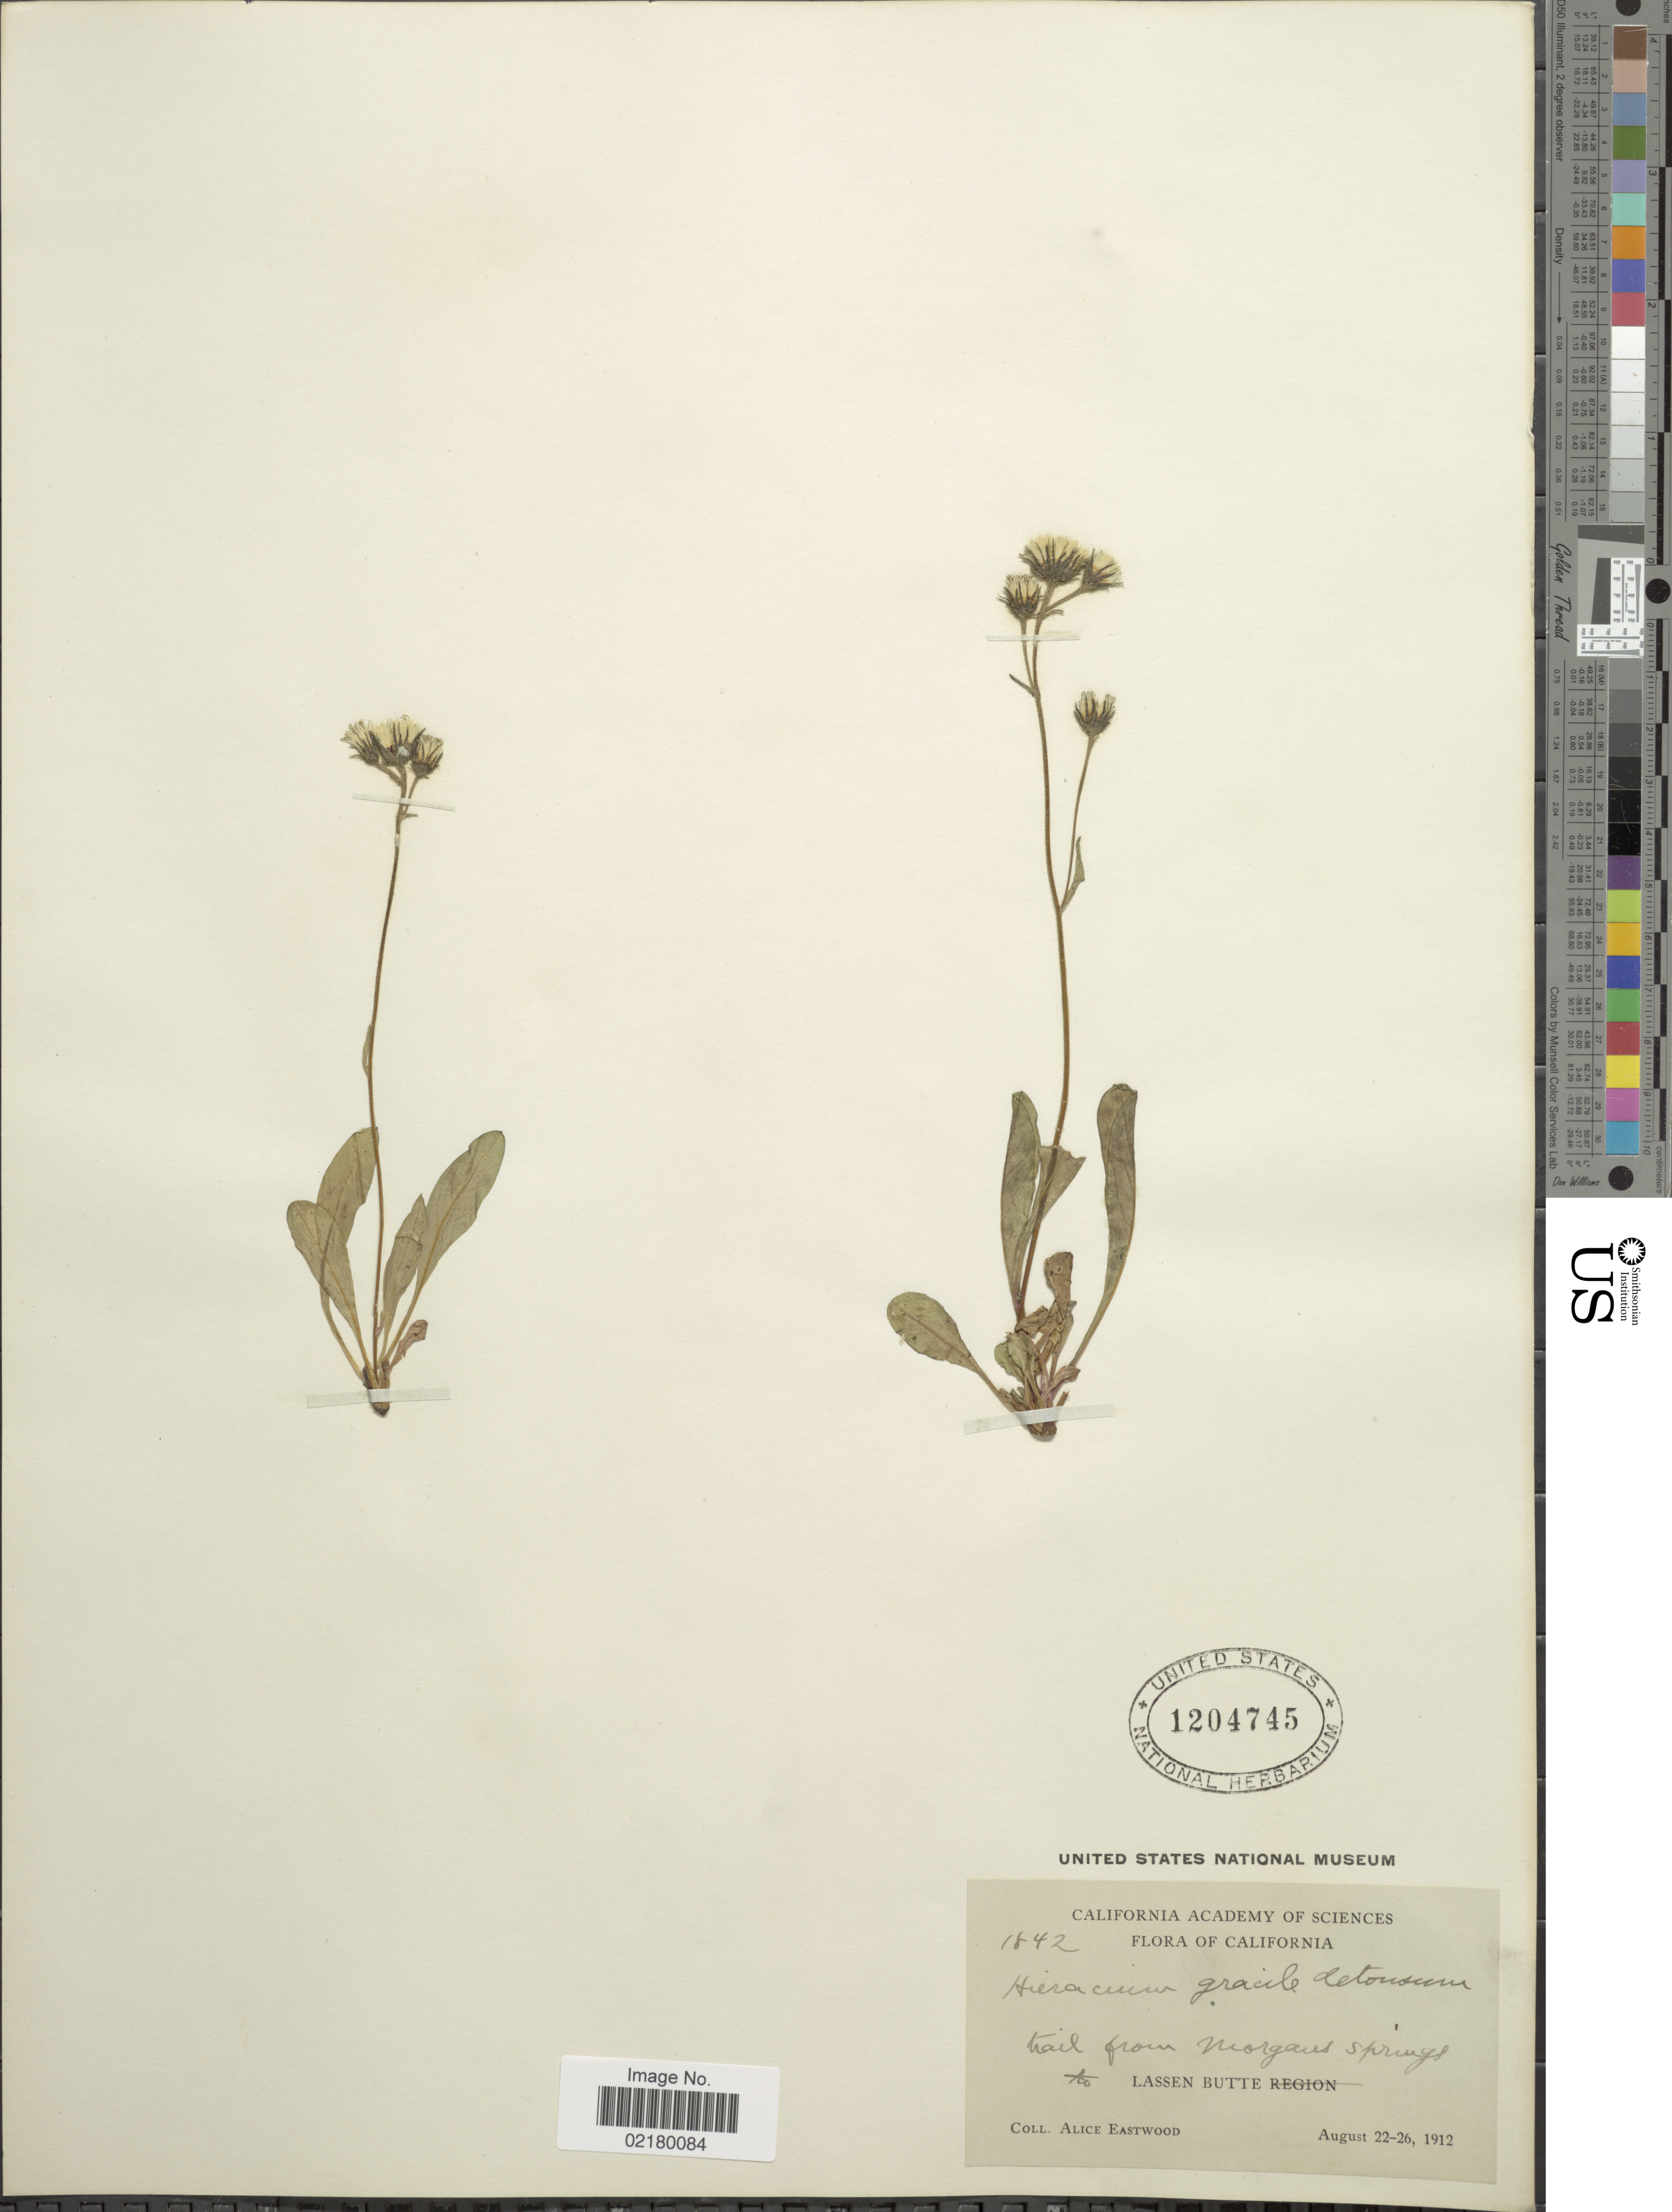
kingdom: Plantae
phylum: Tracheophyta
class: Magnoliopsida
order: Asterales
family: Asteraceae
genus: Hieracium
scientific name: Hieracium triste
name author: Willd. ex Spreng.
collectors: A. Eastwood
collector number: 1842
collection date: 1912-08-22/1912-08-26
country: United States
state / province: California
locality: Trail from Morgans Springs to Lassen Butte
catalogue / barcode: US 1204745